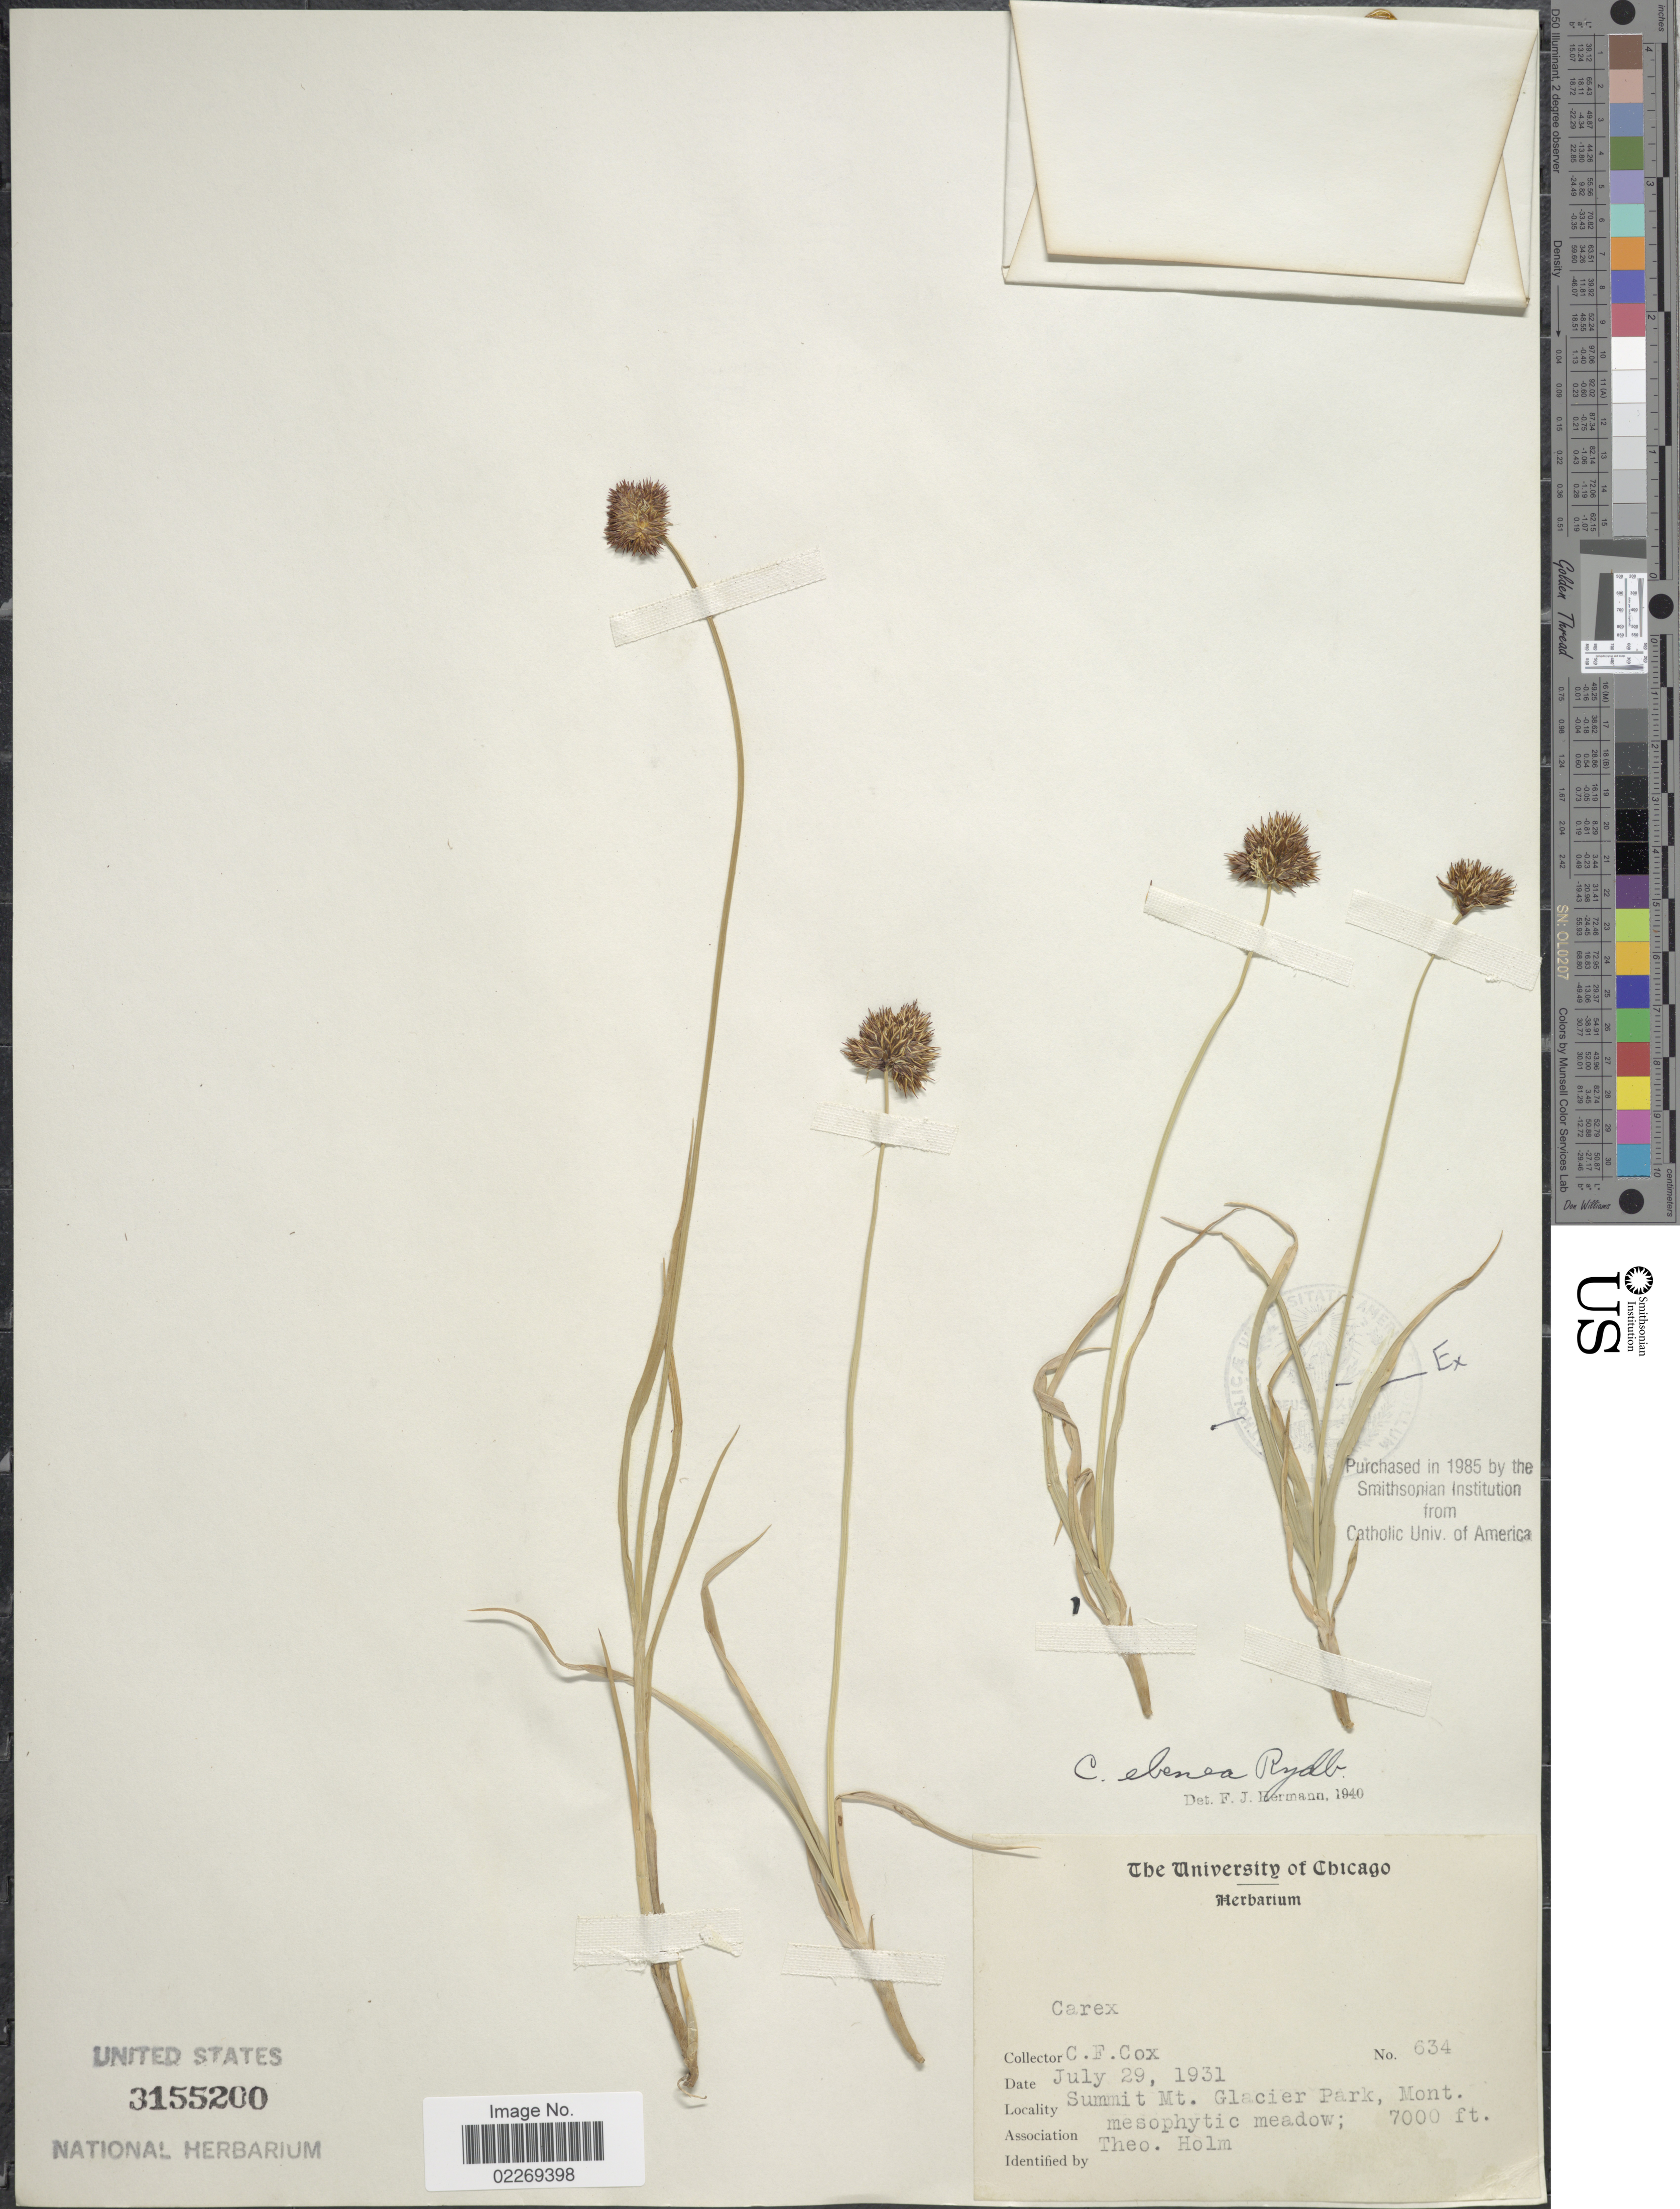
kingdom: Plantae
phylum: Tracheophyta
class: Liliopsida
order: Poales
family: Cyperaceae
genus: Carex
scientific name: Carex ebenea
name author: Rydb.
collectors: C. Cox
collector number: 634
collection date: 1931-07-29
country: United States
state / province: Montana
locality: Summit Mt. Glacier Park, Mont.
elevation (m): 2134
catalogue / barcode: US 3155200